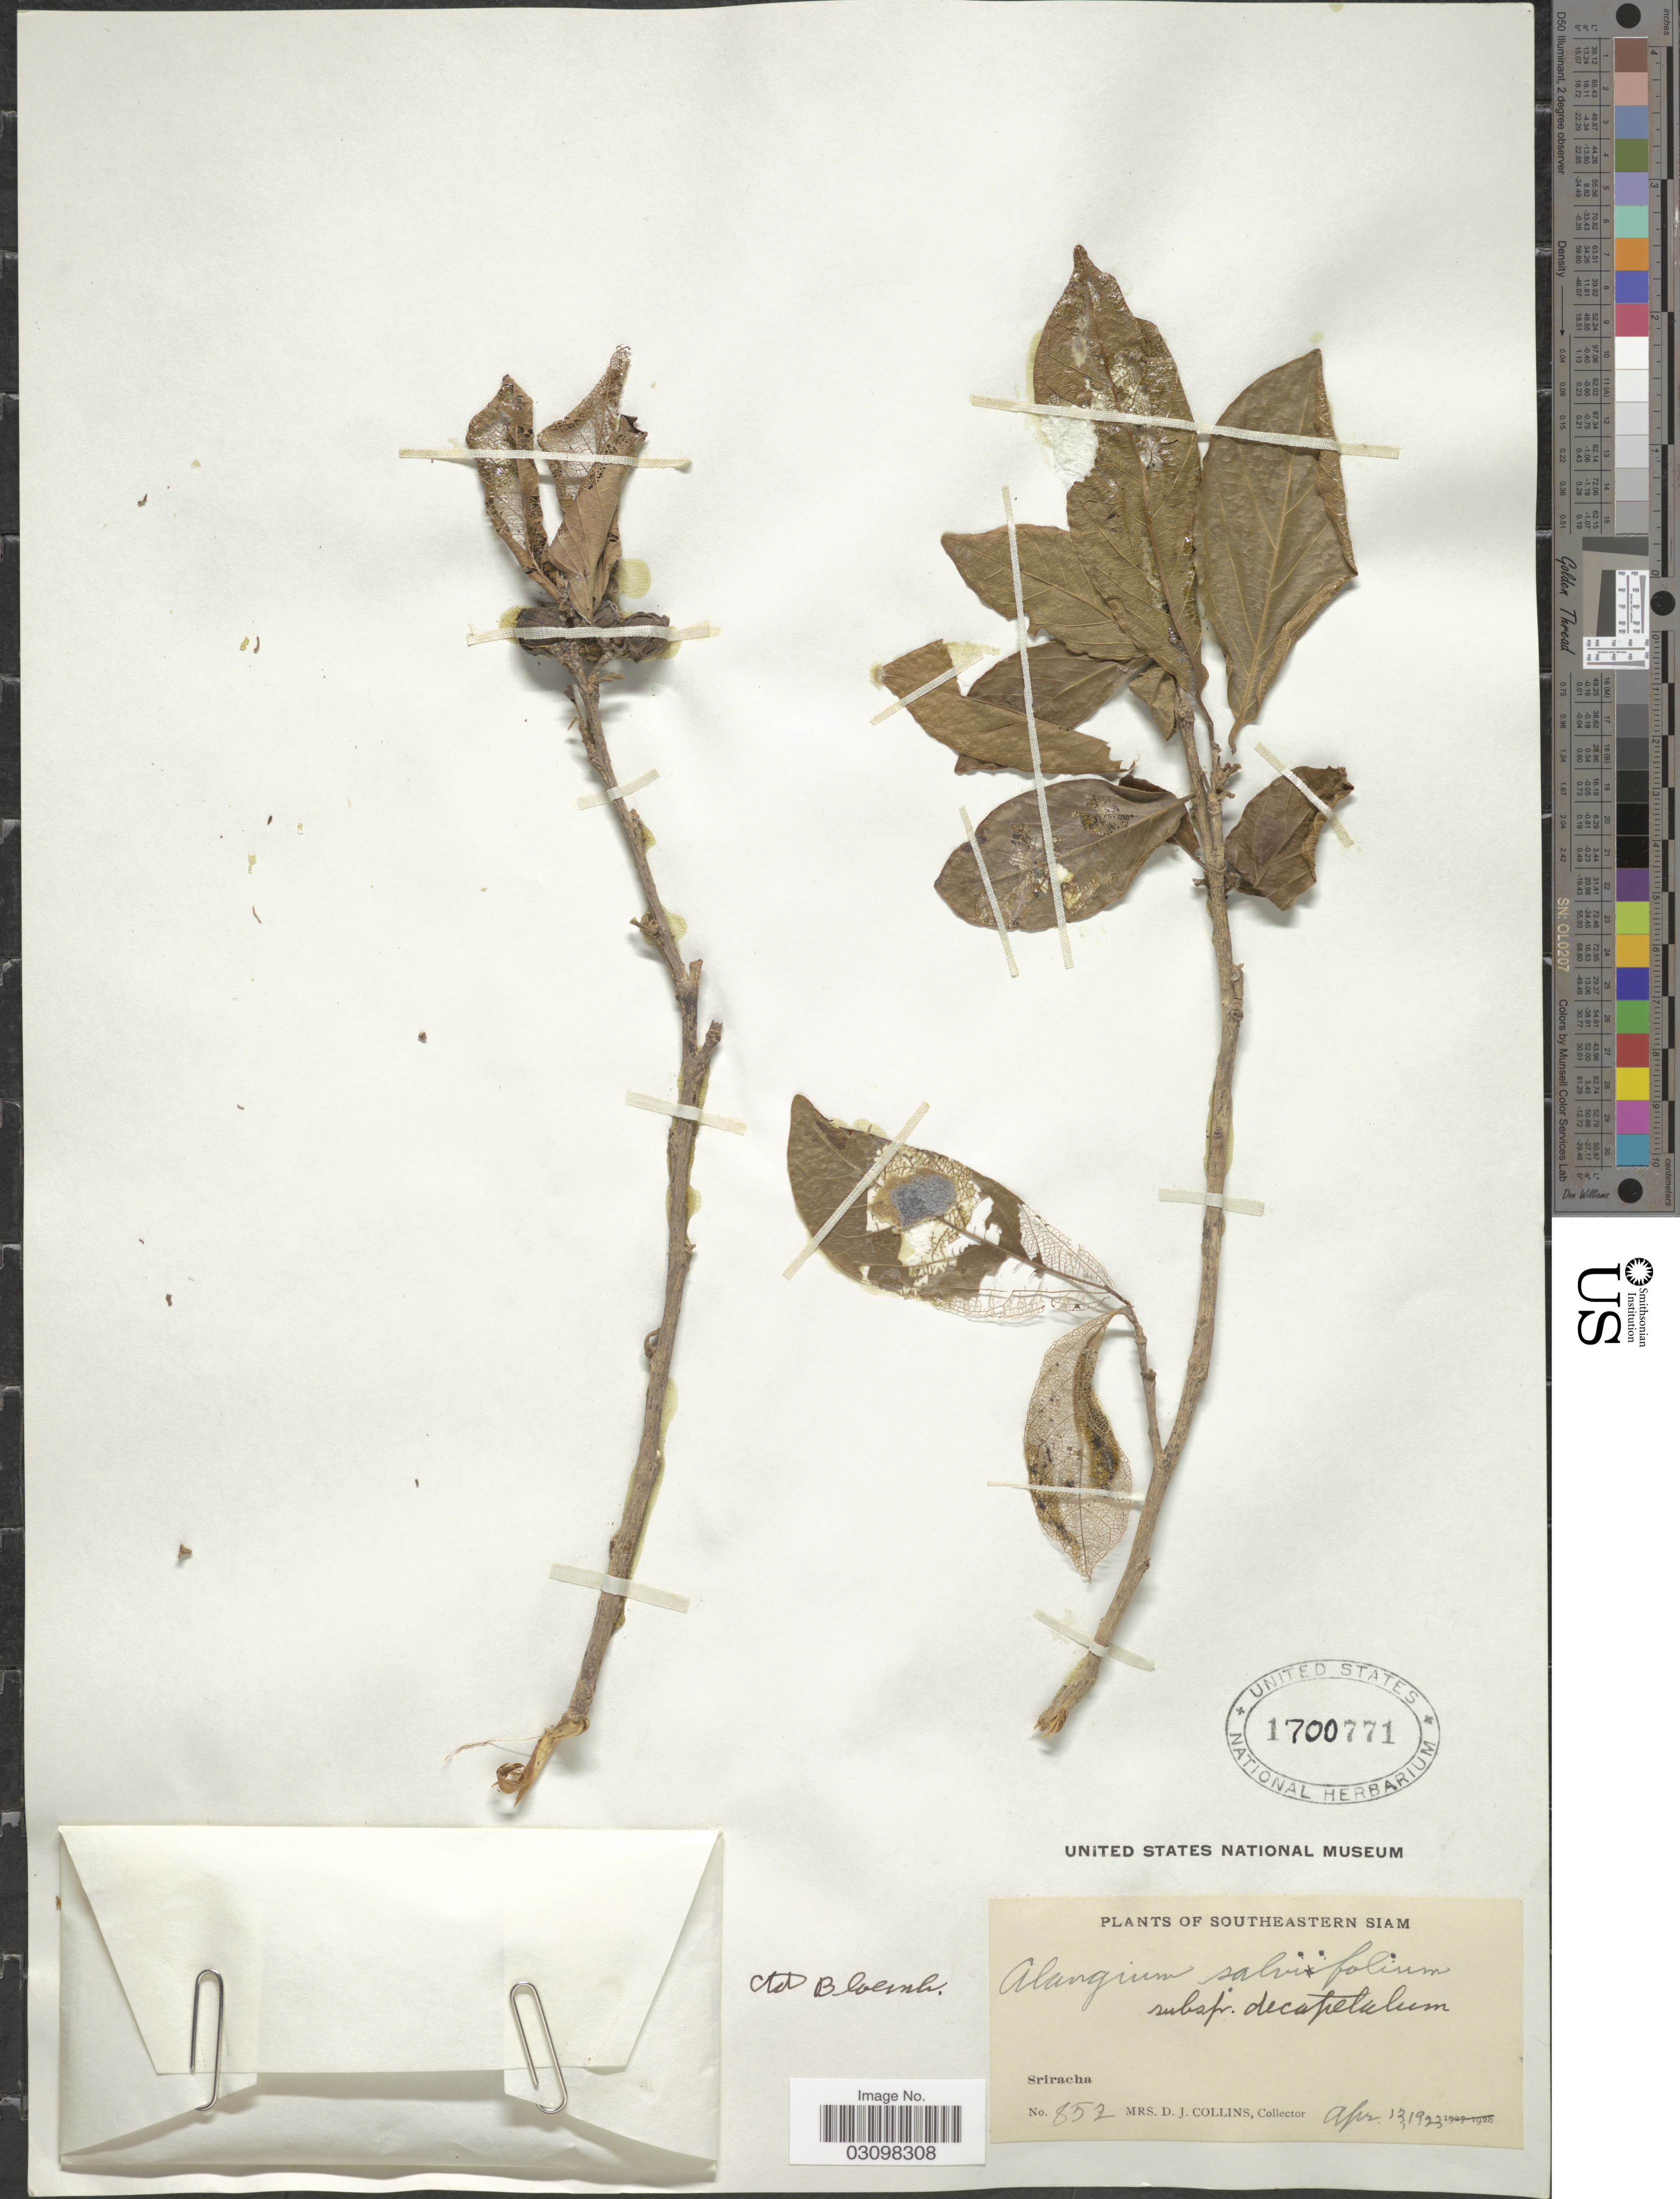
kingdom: Plantae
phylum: Tracheophyta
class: Magnoliopsida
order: Cornales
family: Cornaceae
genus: Alangium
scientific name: Alangium salviifolium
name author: (L. f.) Wangerin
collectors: Mrs. D. J. Collins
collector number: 852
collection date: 1923-04-13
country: Thailand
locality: Southeastern Siam. Sriracha.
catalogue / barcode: US 1700771